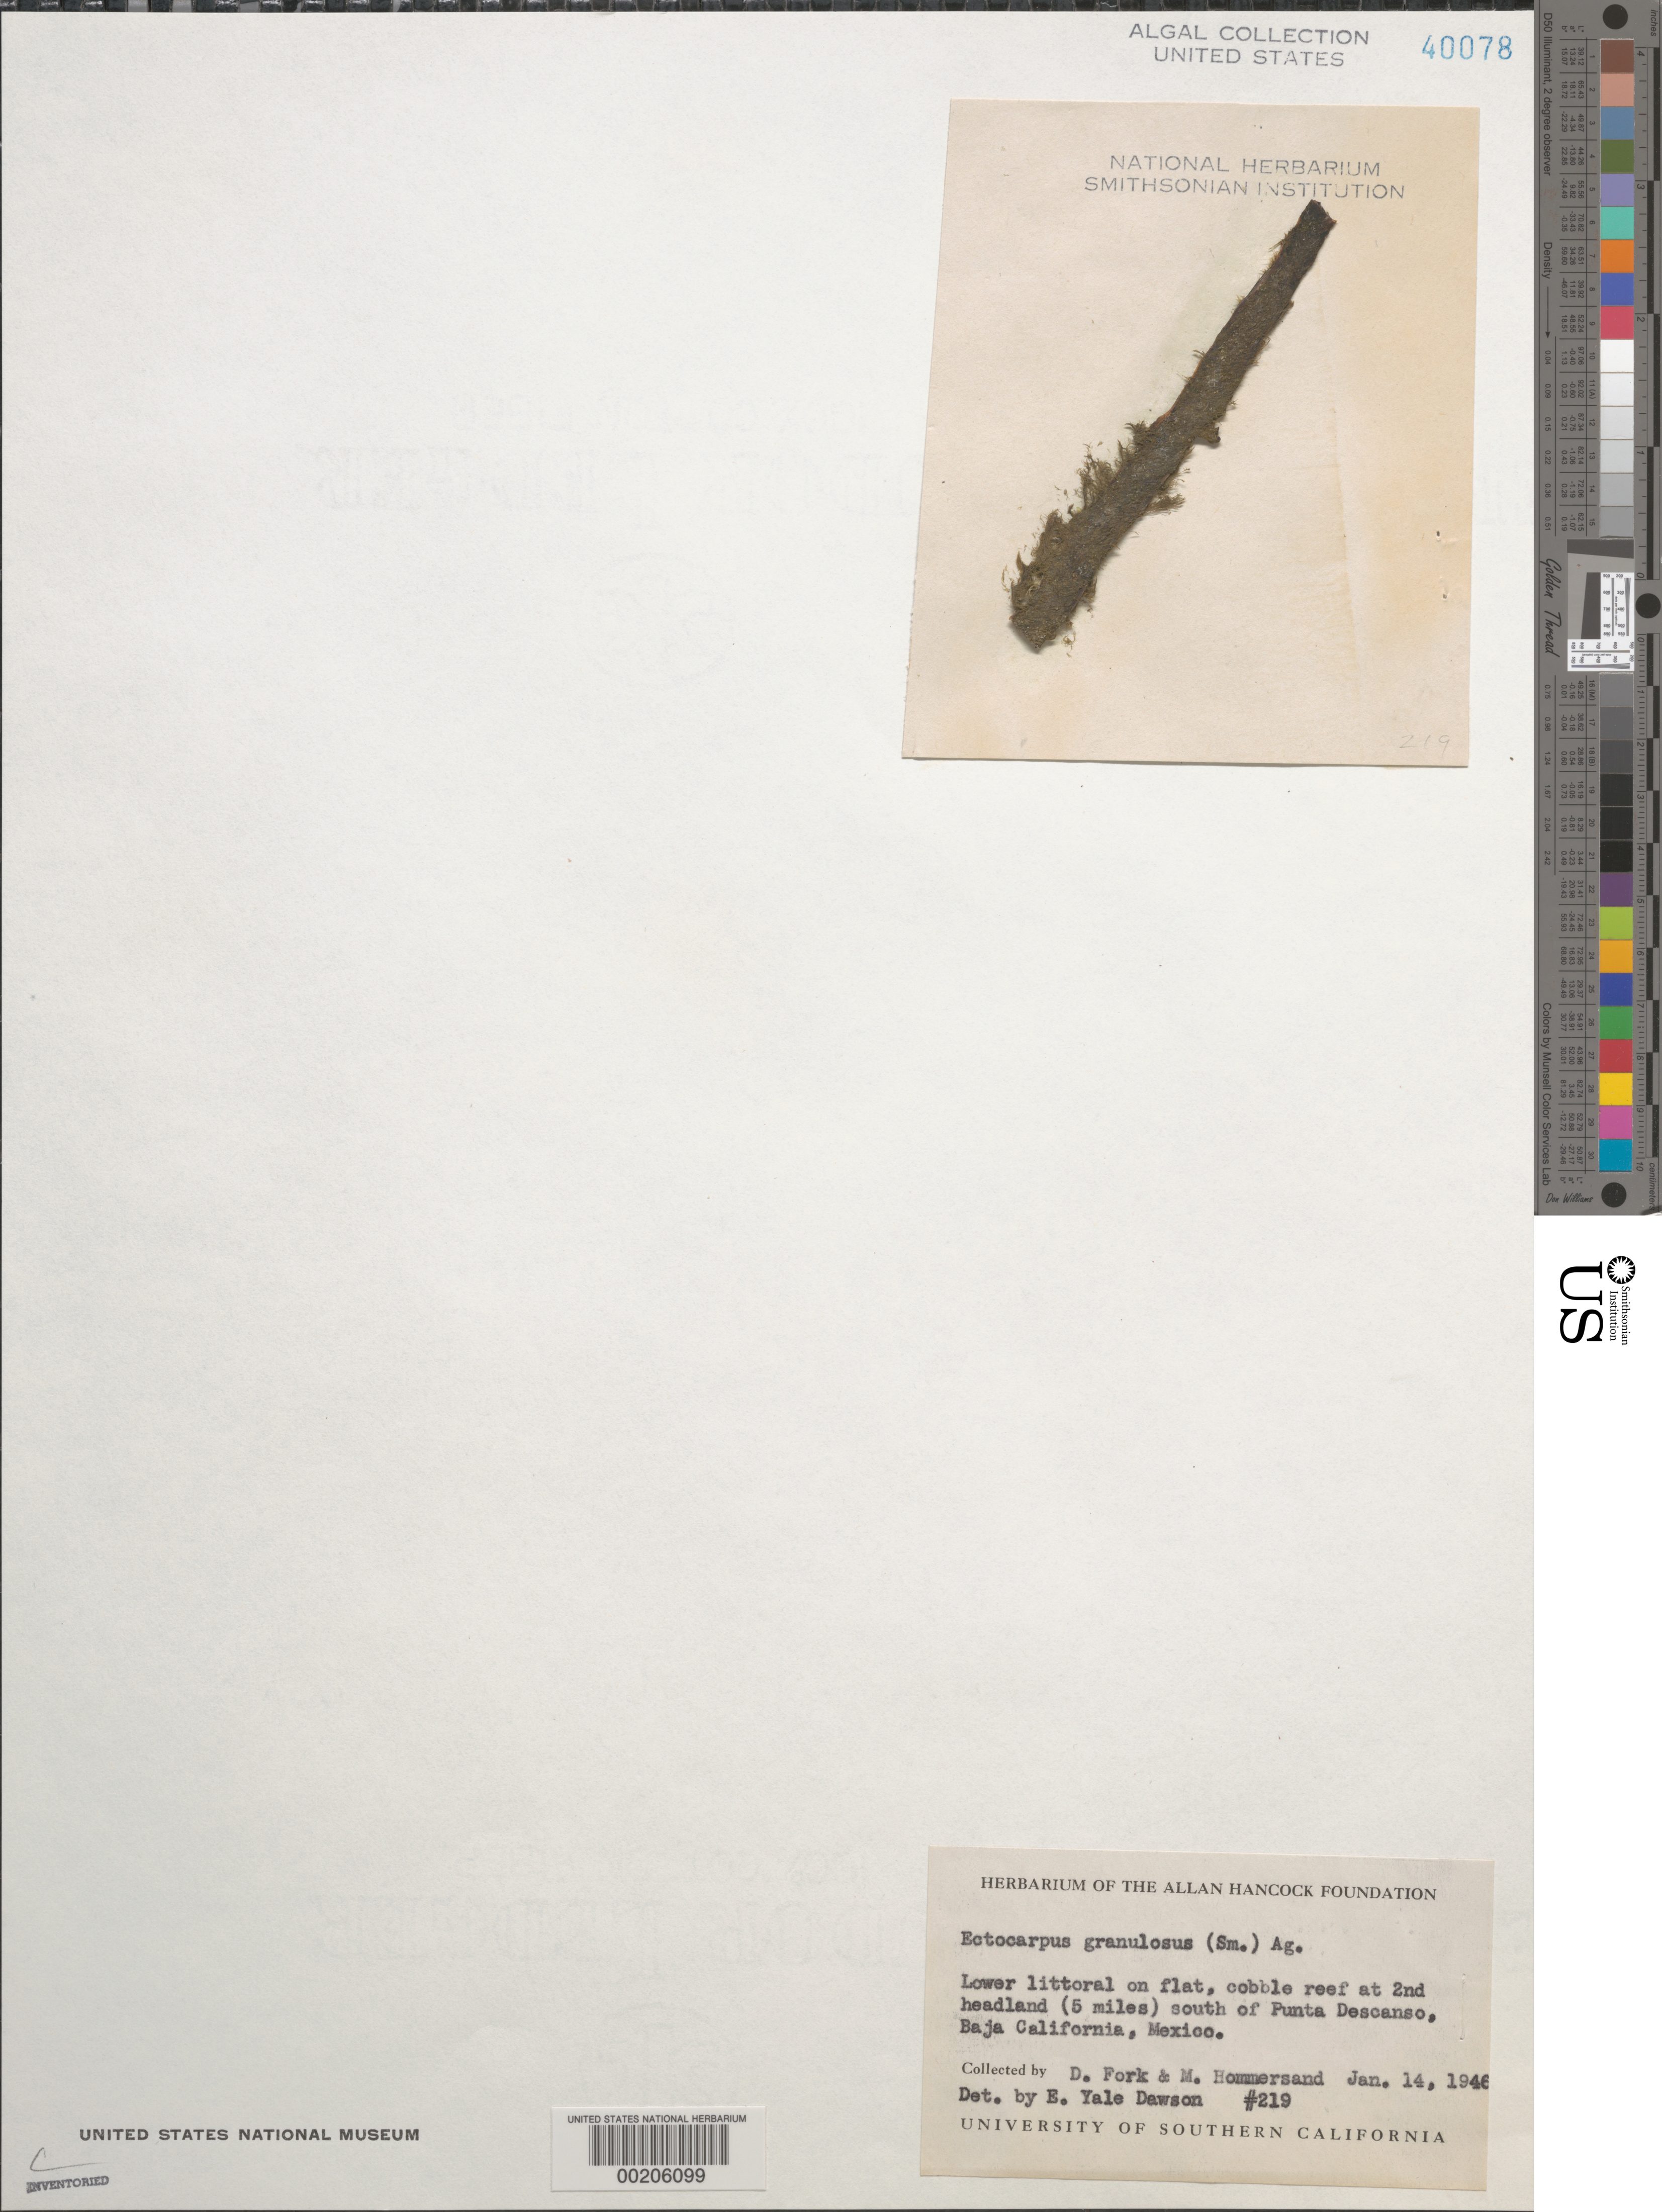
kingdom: Chromista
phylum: Ochrophyta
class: Phaeophyceae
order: Ectocarpales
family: Acinetosporaceae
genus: Hincksia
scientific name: Hincksia granulosa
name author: (Sm.) P.C. Silva in P.C. Silva et al.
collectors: D. Fork & M. H. Hommersand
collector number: EYD 219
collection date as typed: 14 Jan 1946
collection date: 1946-01-14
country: Mexico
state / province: Baja California Norte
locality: Second headland 5 miles south of Punta Descanso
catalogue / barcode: US 40078